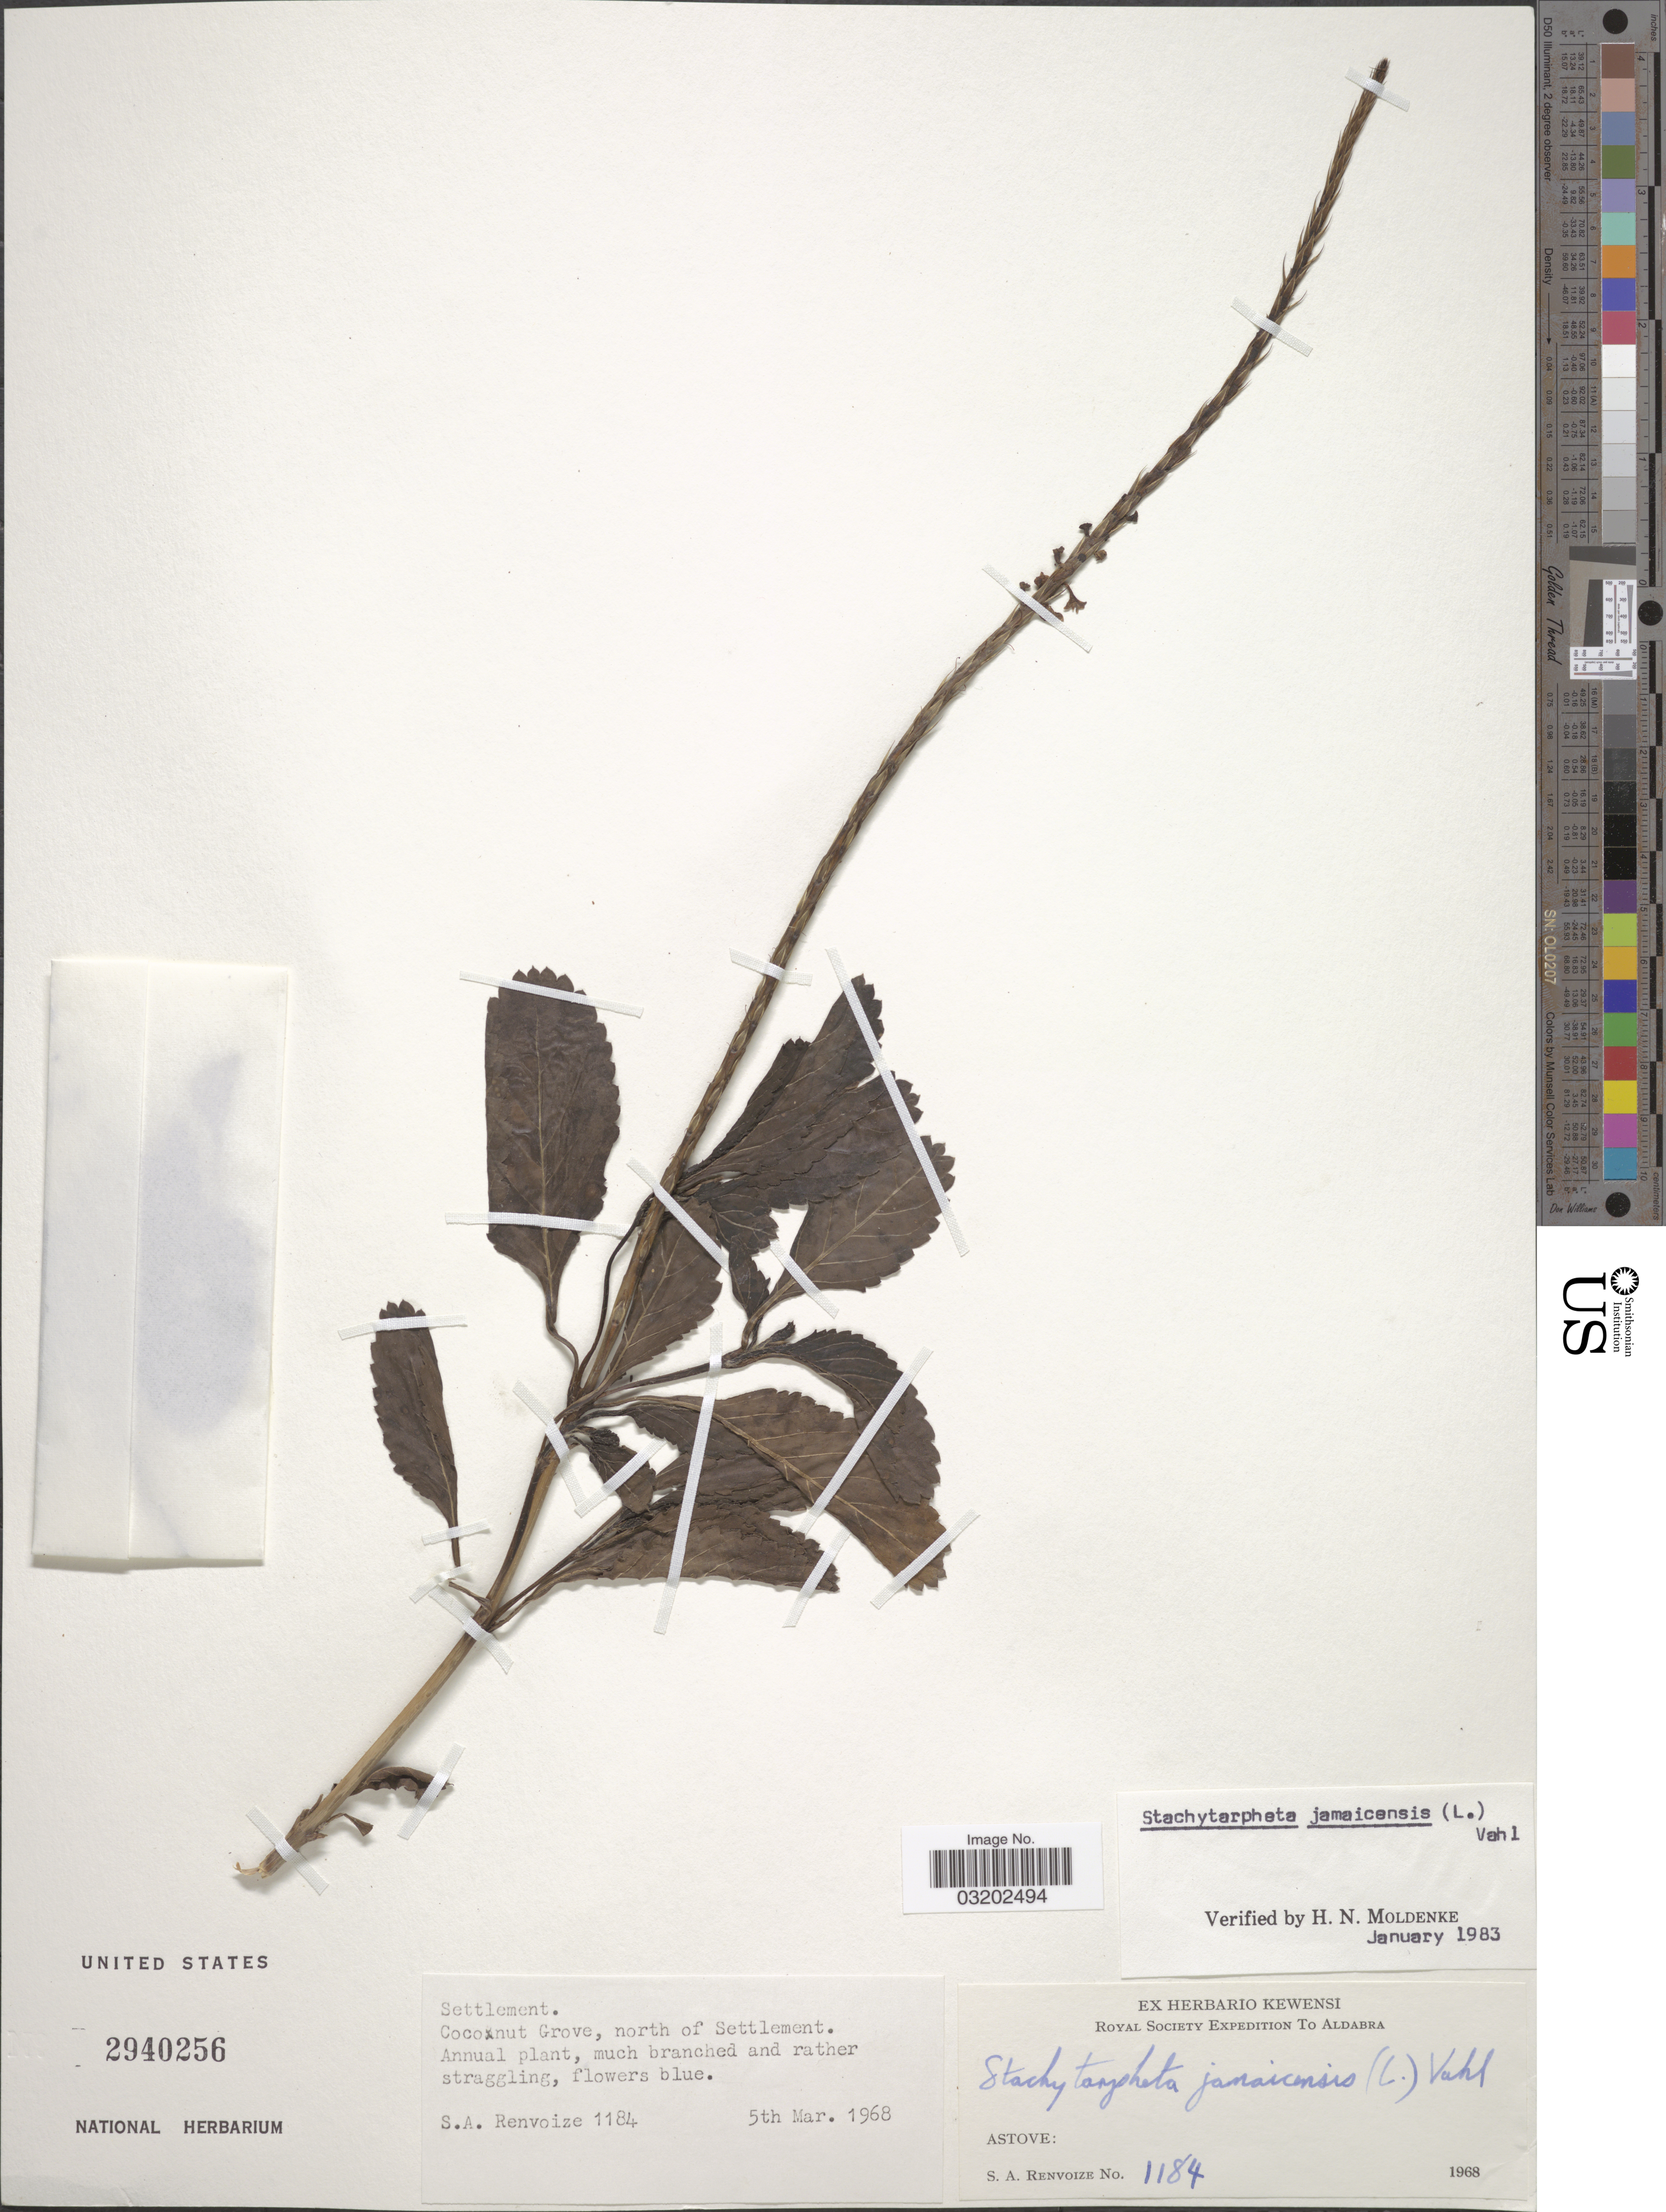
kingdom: Plantae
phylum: Tracheophyta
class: Magnoliopsida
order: Lamiales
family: Verbenaceae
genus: Stachytarpheta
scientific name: Stachytarpheta jamaicensis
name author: (L.) Vahl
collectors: S. A. Renvoize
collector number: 1184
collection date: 1968-03-05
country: Seychelles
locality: Aldabra, Astove.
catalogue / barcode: US 2940256